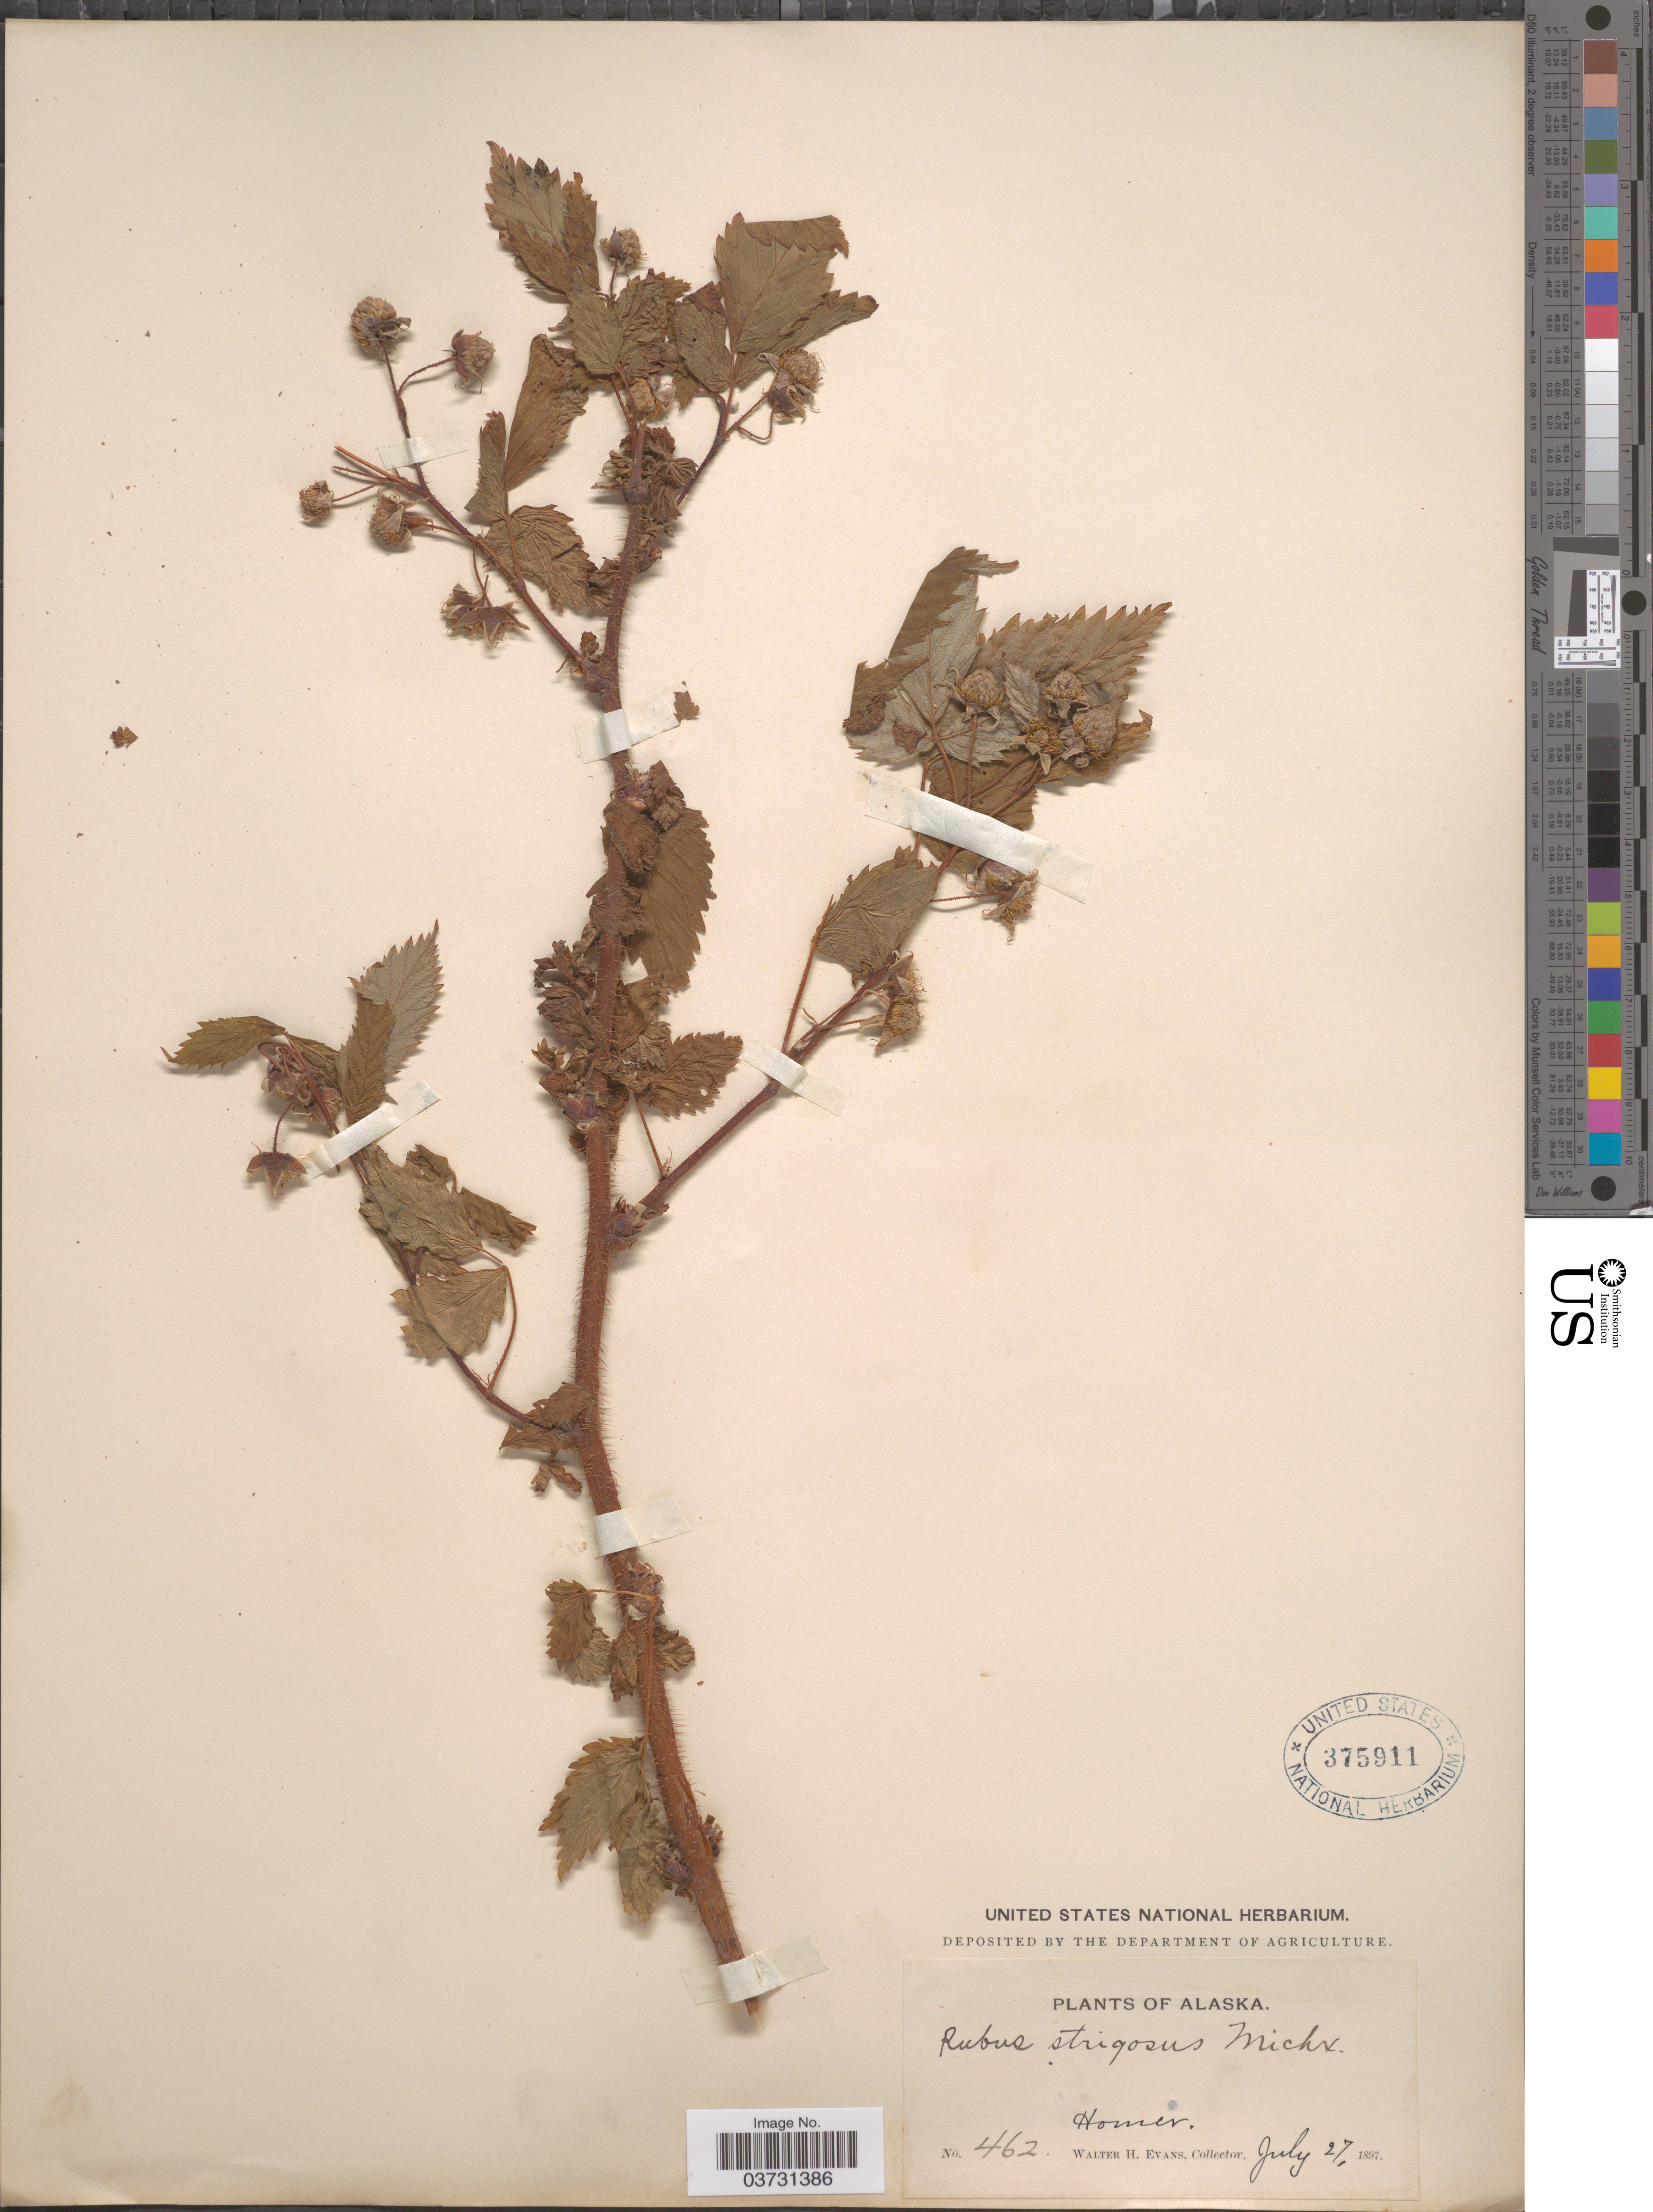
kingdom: Plantae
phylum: Tracheophyta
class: Magnoliopsida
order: Rosales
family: Rosaceae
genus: Rubus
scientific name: Rubus strigosus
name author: Michx.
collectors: W. H. Evans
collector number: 462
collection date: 1897-07-27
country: United States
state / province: Alaska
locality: Homer.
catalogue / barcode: US 375911